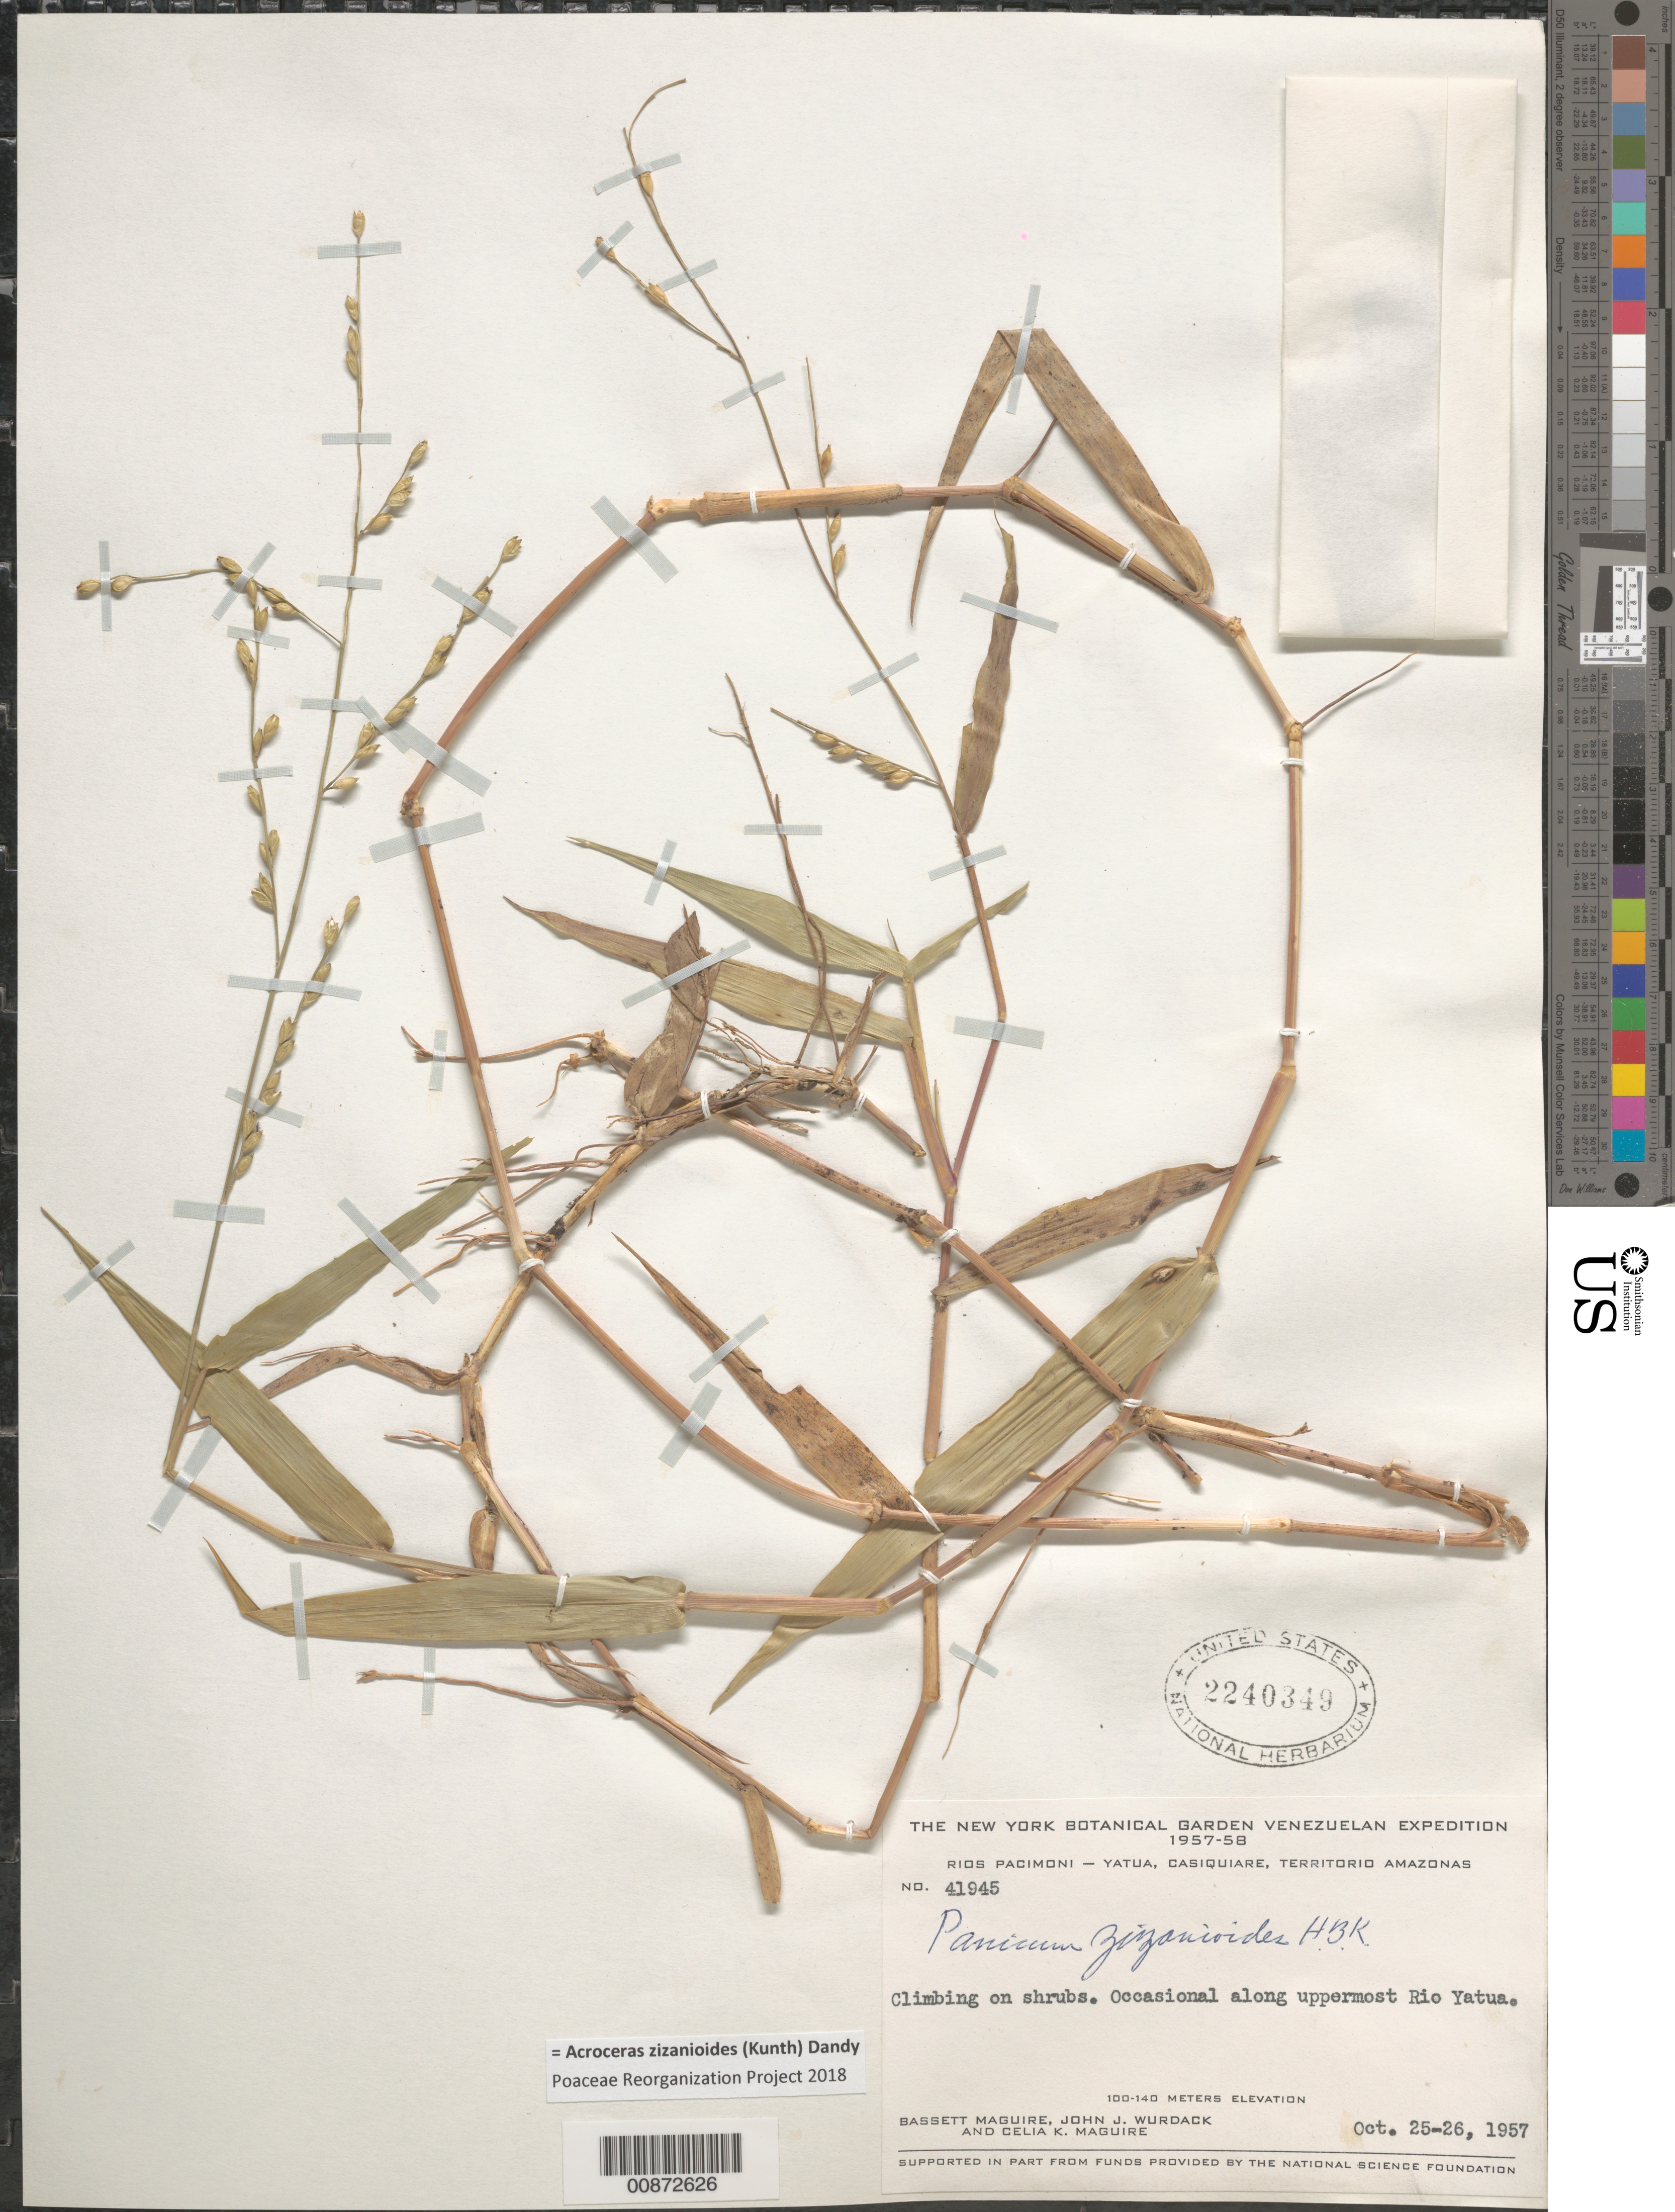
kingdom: Plantae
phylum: Tracheophyta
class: Liliopsida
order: Poales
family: Poaceae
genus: Acroceras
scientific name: Acroceras zizanioides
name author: (Kunth) Dandy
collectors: B. Maguire, J. J. Wurdack & C. K. Maguire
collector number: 41945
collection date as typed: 25-Oct-57 to 26-Oct-57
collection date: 1957-10-25/1957-10-26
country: Venezuela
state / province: Amazonas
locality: Río Yatua, uppermost part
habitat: On shrubs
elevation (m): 100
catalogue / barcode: US 2240349